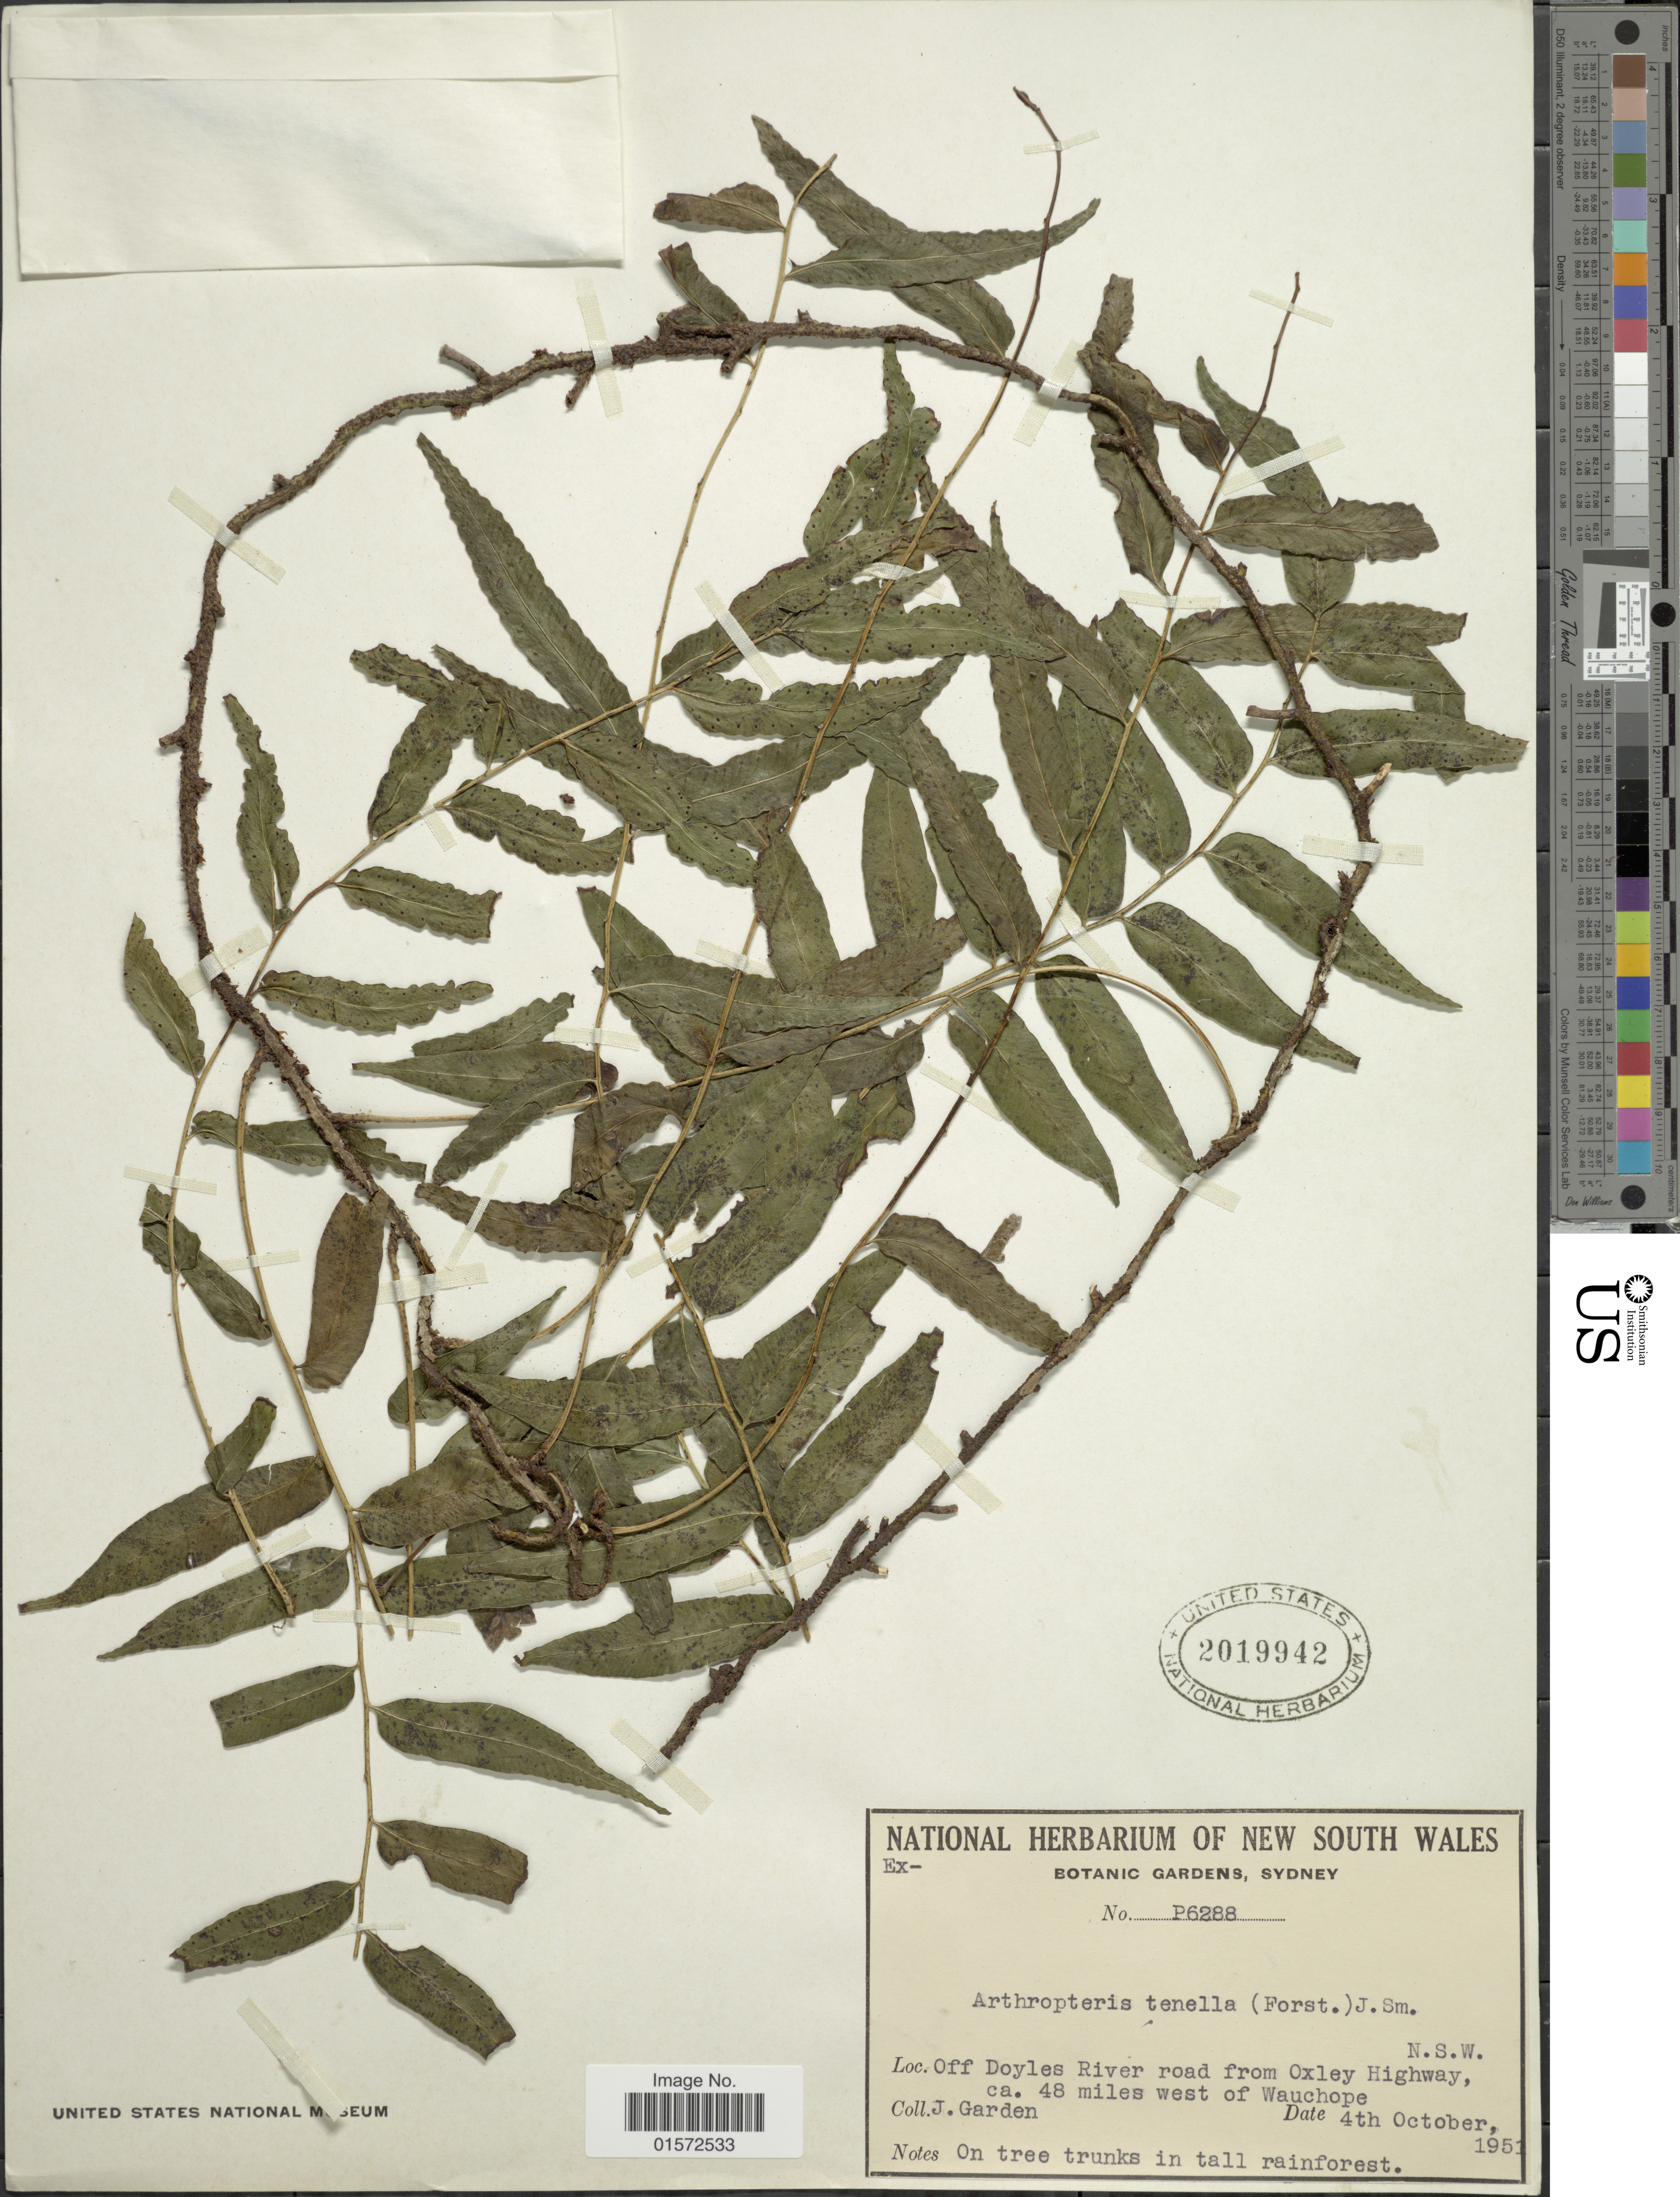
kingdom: Plantae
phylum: Tracheophyta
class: Polypodiopsida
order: Polypodiales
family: Tectariaceae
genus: Arthropteris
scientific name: Arthropteris tenella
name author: (G. Forst.) J. Sm. ex Hook. f.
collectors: J. Thompson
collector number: P6288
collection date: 1951-10-04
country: Australia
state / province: New South Wales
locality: Off Doyles River road from Oxley Highway ca 48 miles west of Wauchope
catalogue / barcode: US 2019942